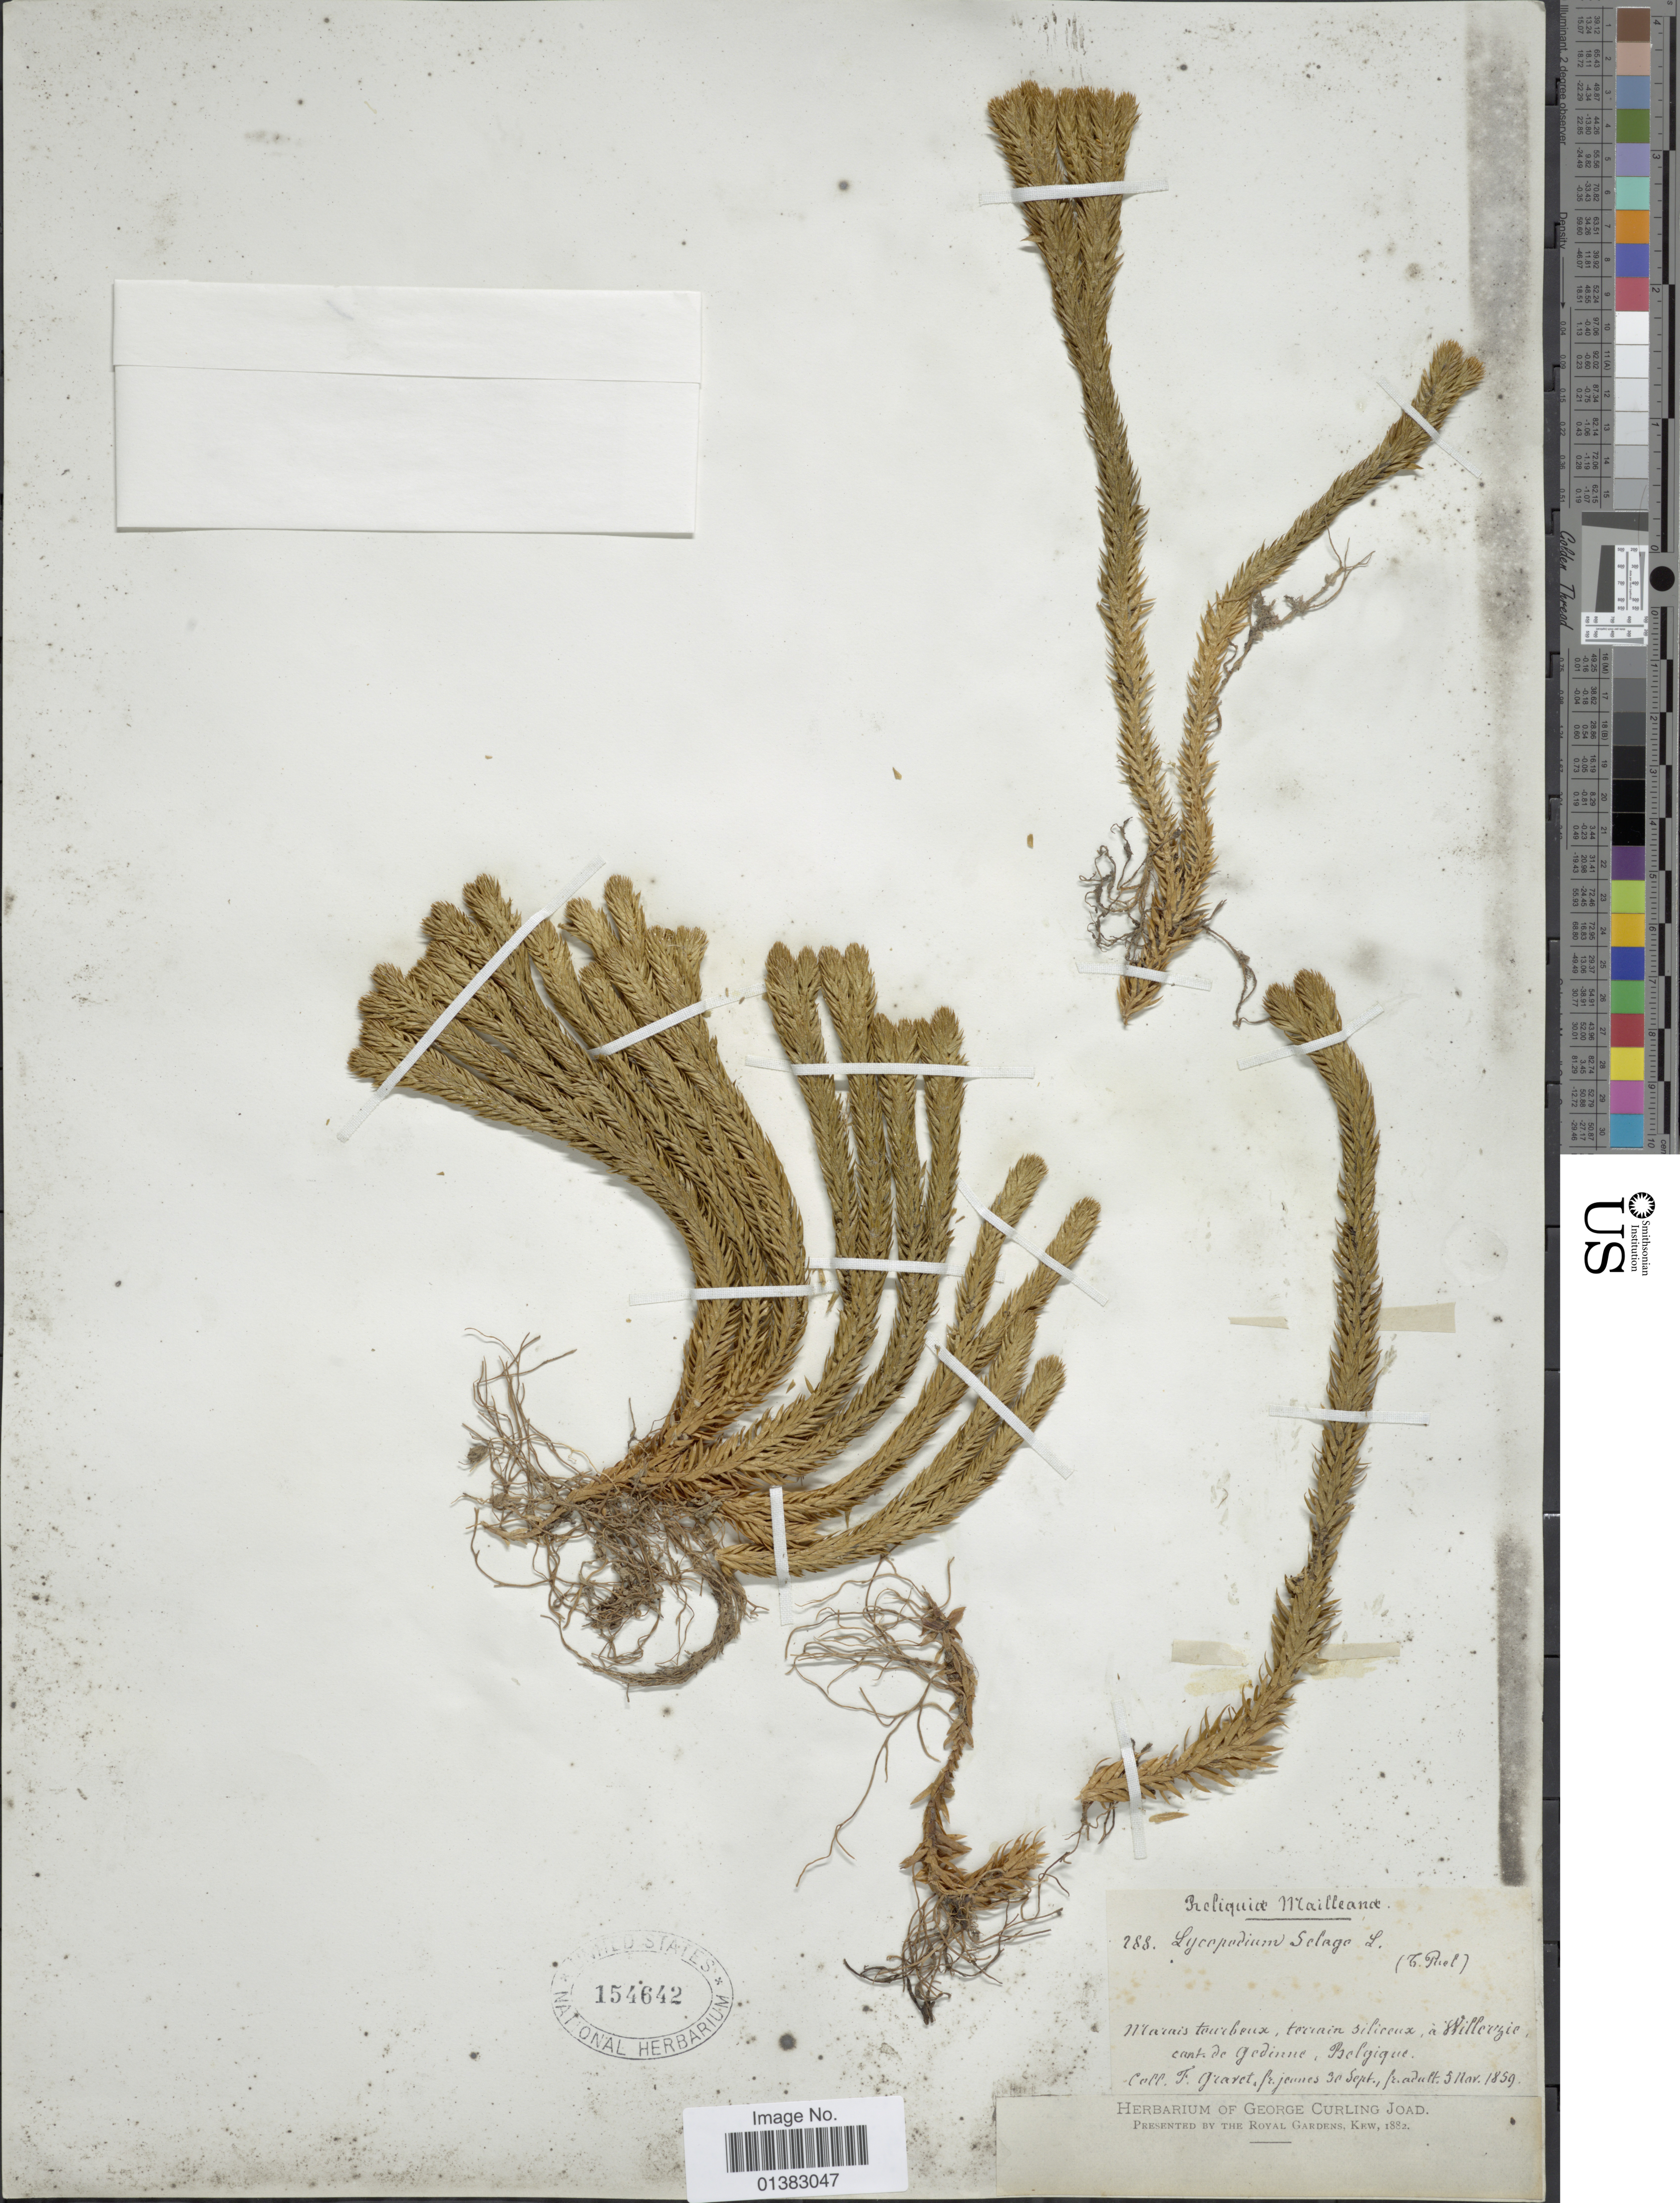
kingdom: Plantae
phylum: Tracheophyta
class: Lycopodiopsida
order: Lycopodiales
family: Lycopodiaceae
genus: Huperzia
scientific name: Huperzia selago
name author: (L.) Bernh. ex Schrank & Mart.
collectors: F. Gravet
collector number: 288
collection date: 1859-09-30/1859-11-05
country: Belgium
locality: Marais teurbeux, tocain silicoux, a Willeczie, can de gedinne, Relique Mailleanoc [interpreted]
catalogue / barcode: US 154642